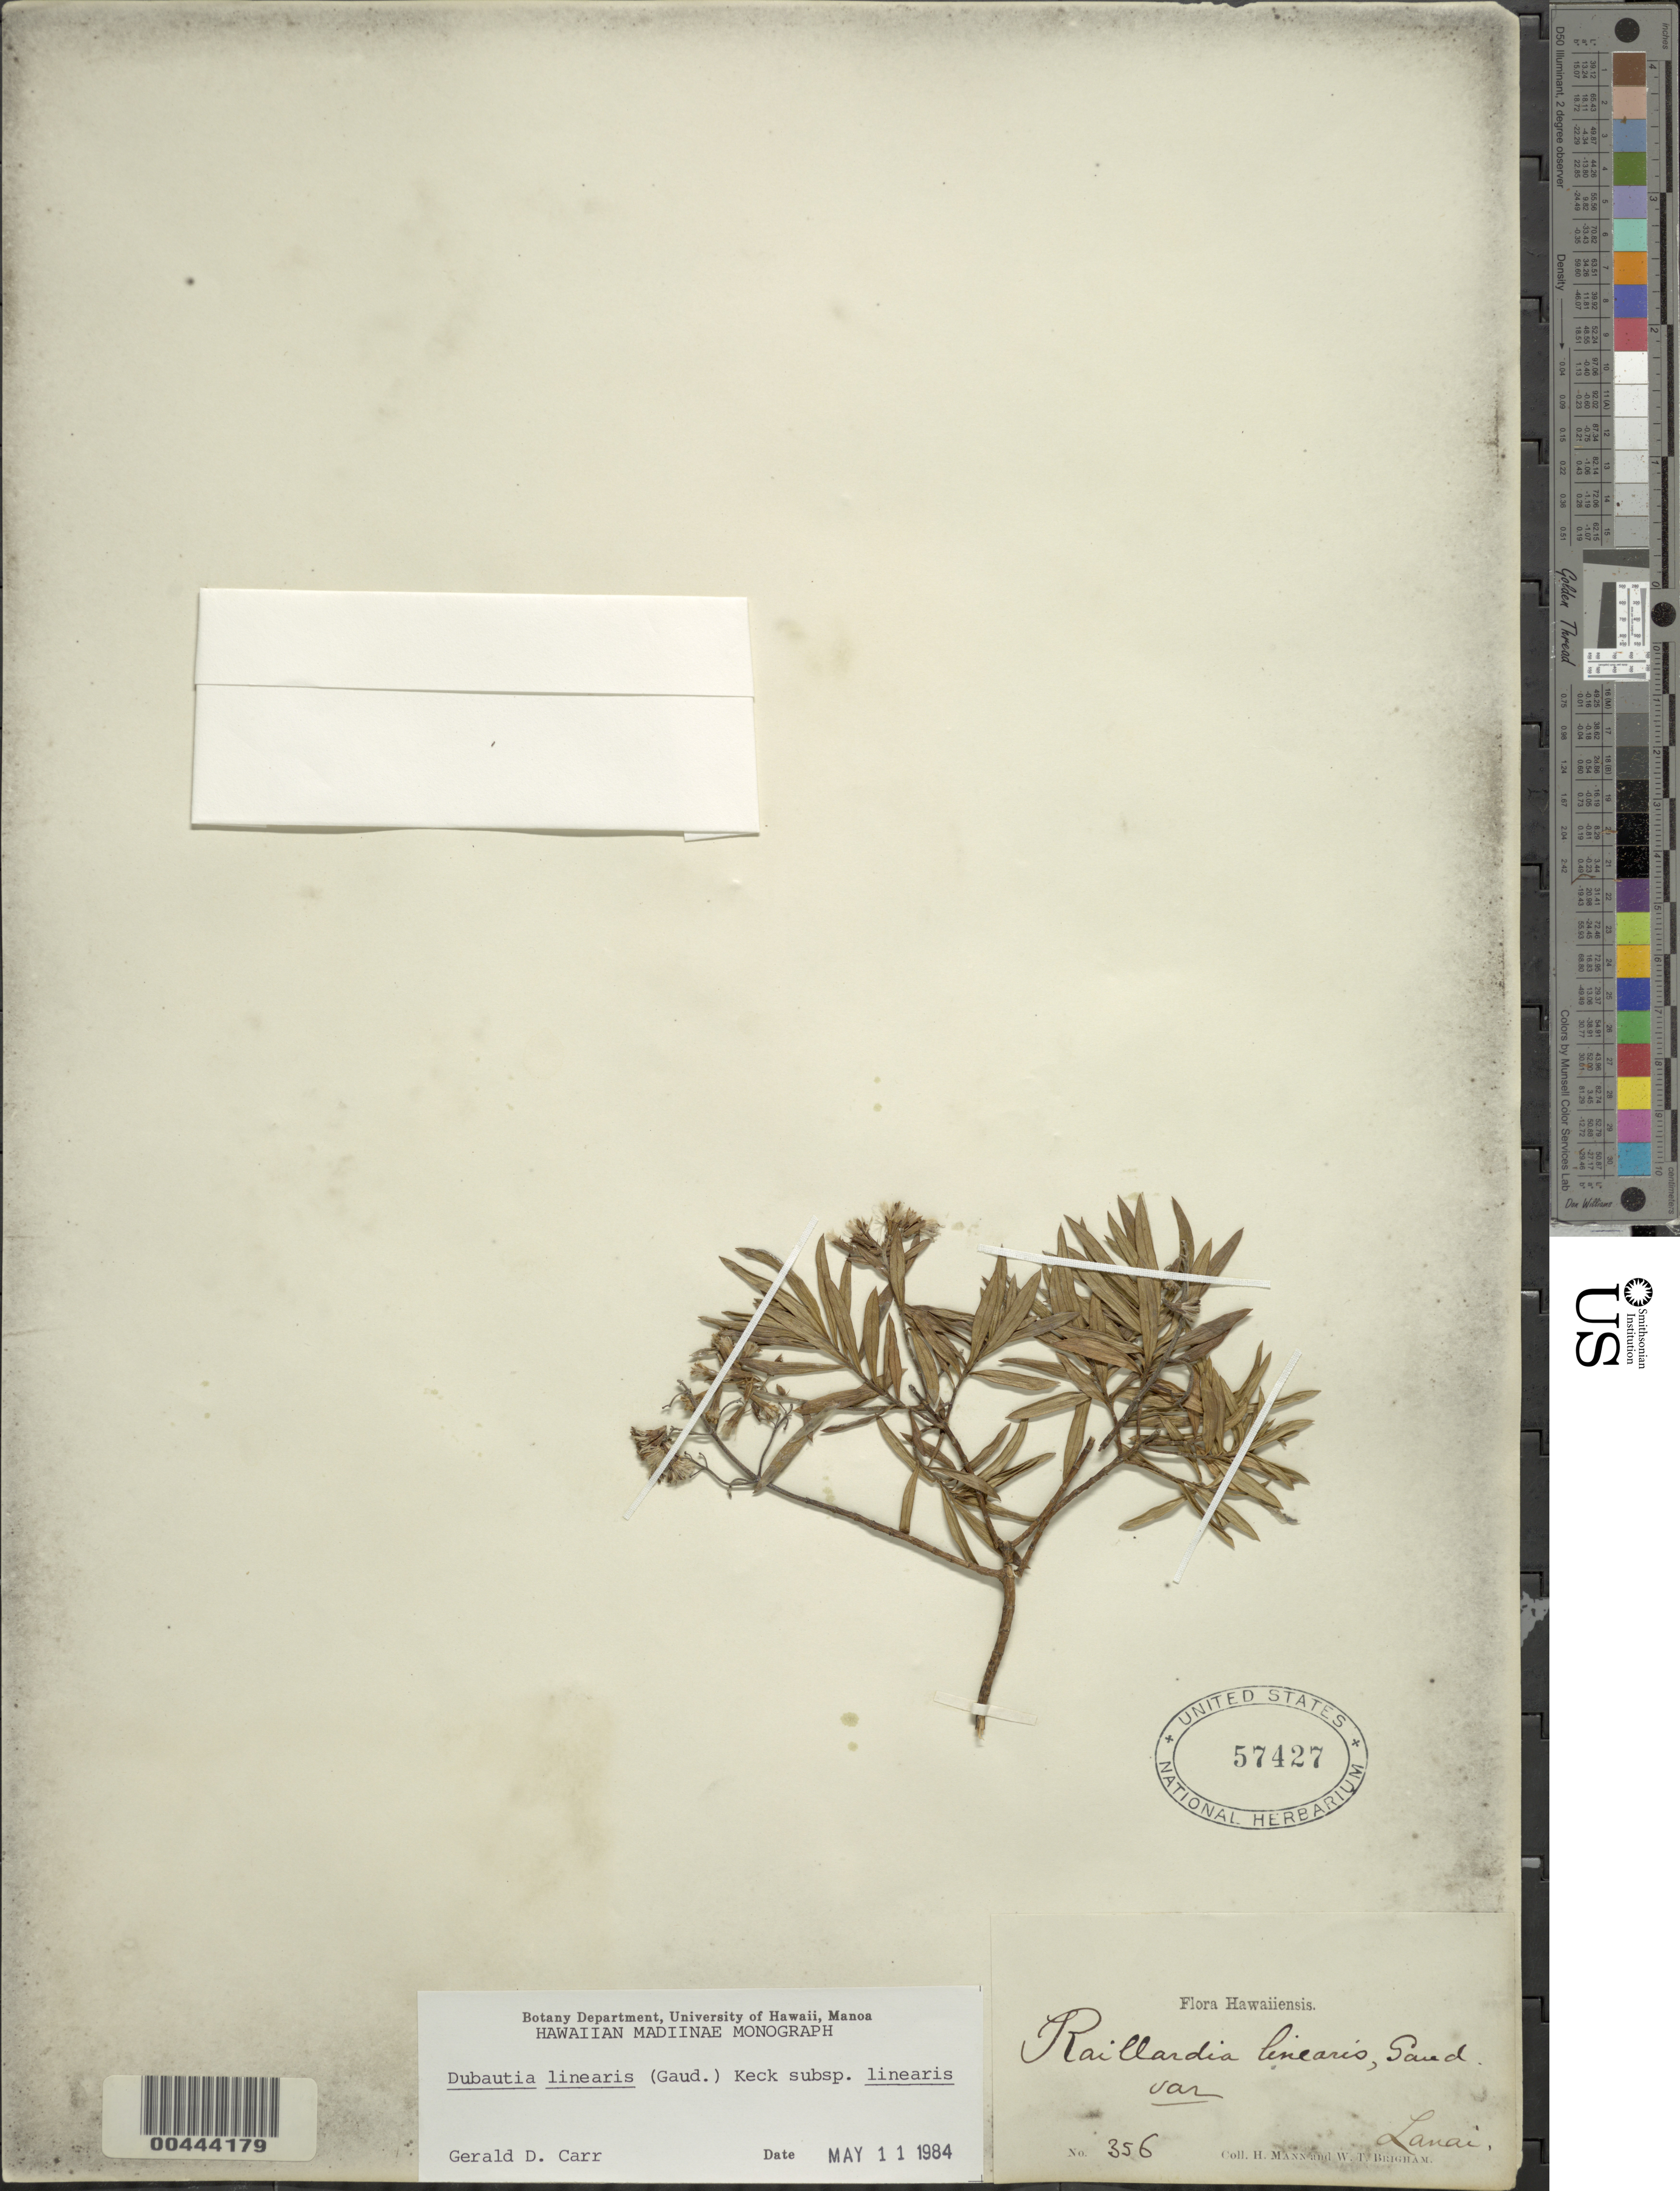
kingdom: Plantae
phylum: Tracheophyta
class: Magnoliopsida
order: Asterales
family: Asteraceae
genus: Dubautia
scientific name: Dubautia linearis subsp. linearis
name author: (Gaudich.) D.D. Keck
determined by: Carr, G. D.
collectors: H. Mann & W. T. Brigham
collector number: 356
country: United States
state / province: Hawaii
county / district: Maui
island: Lana'i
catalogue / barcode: US 57427